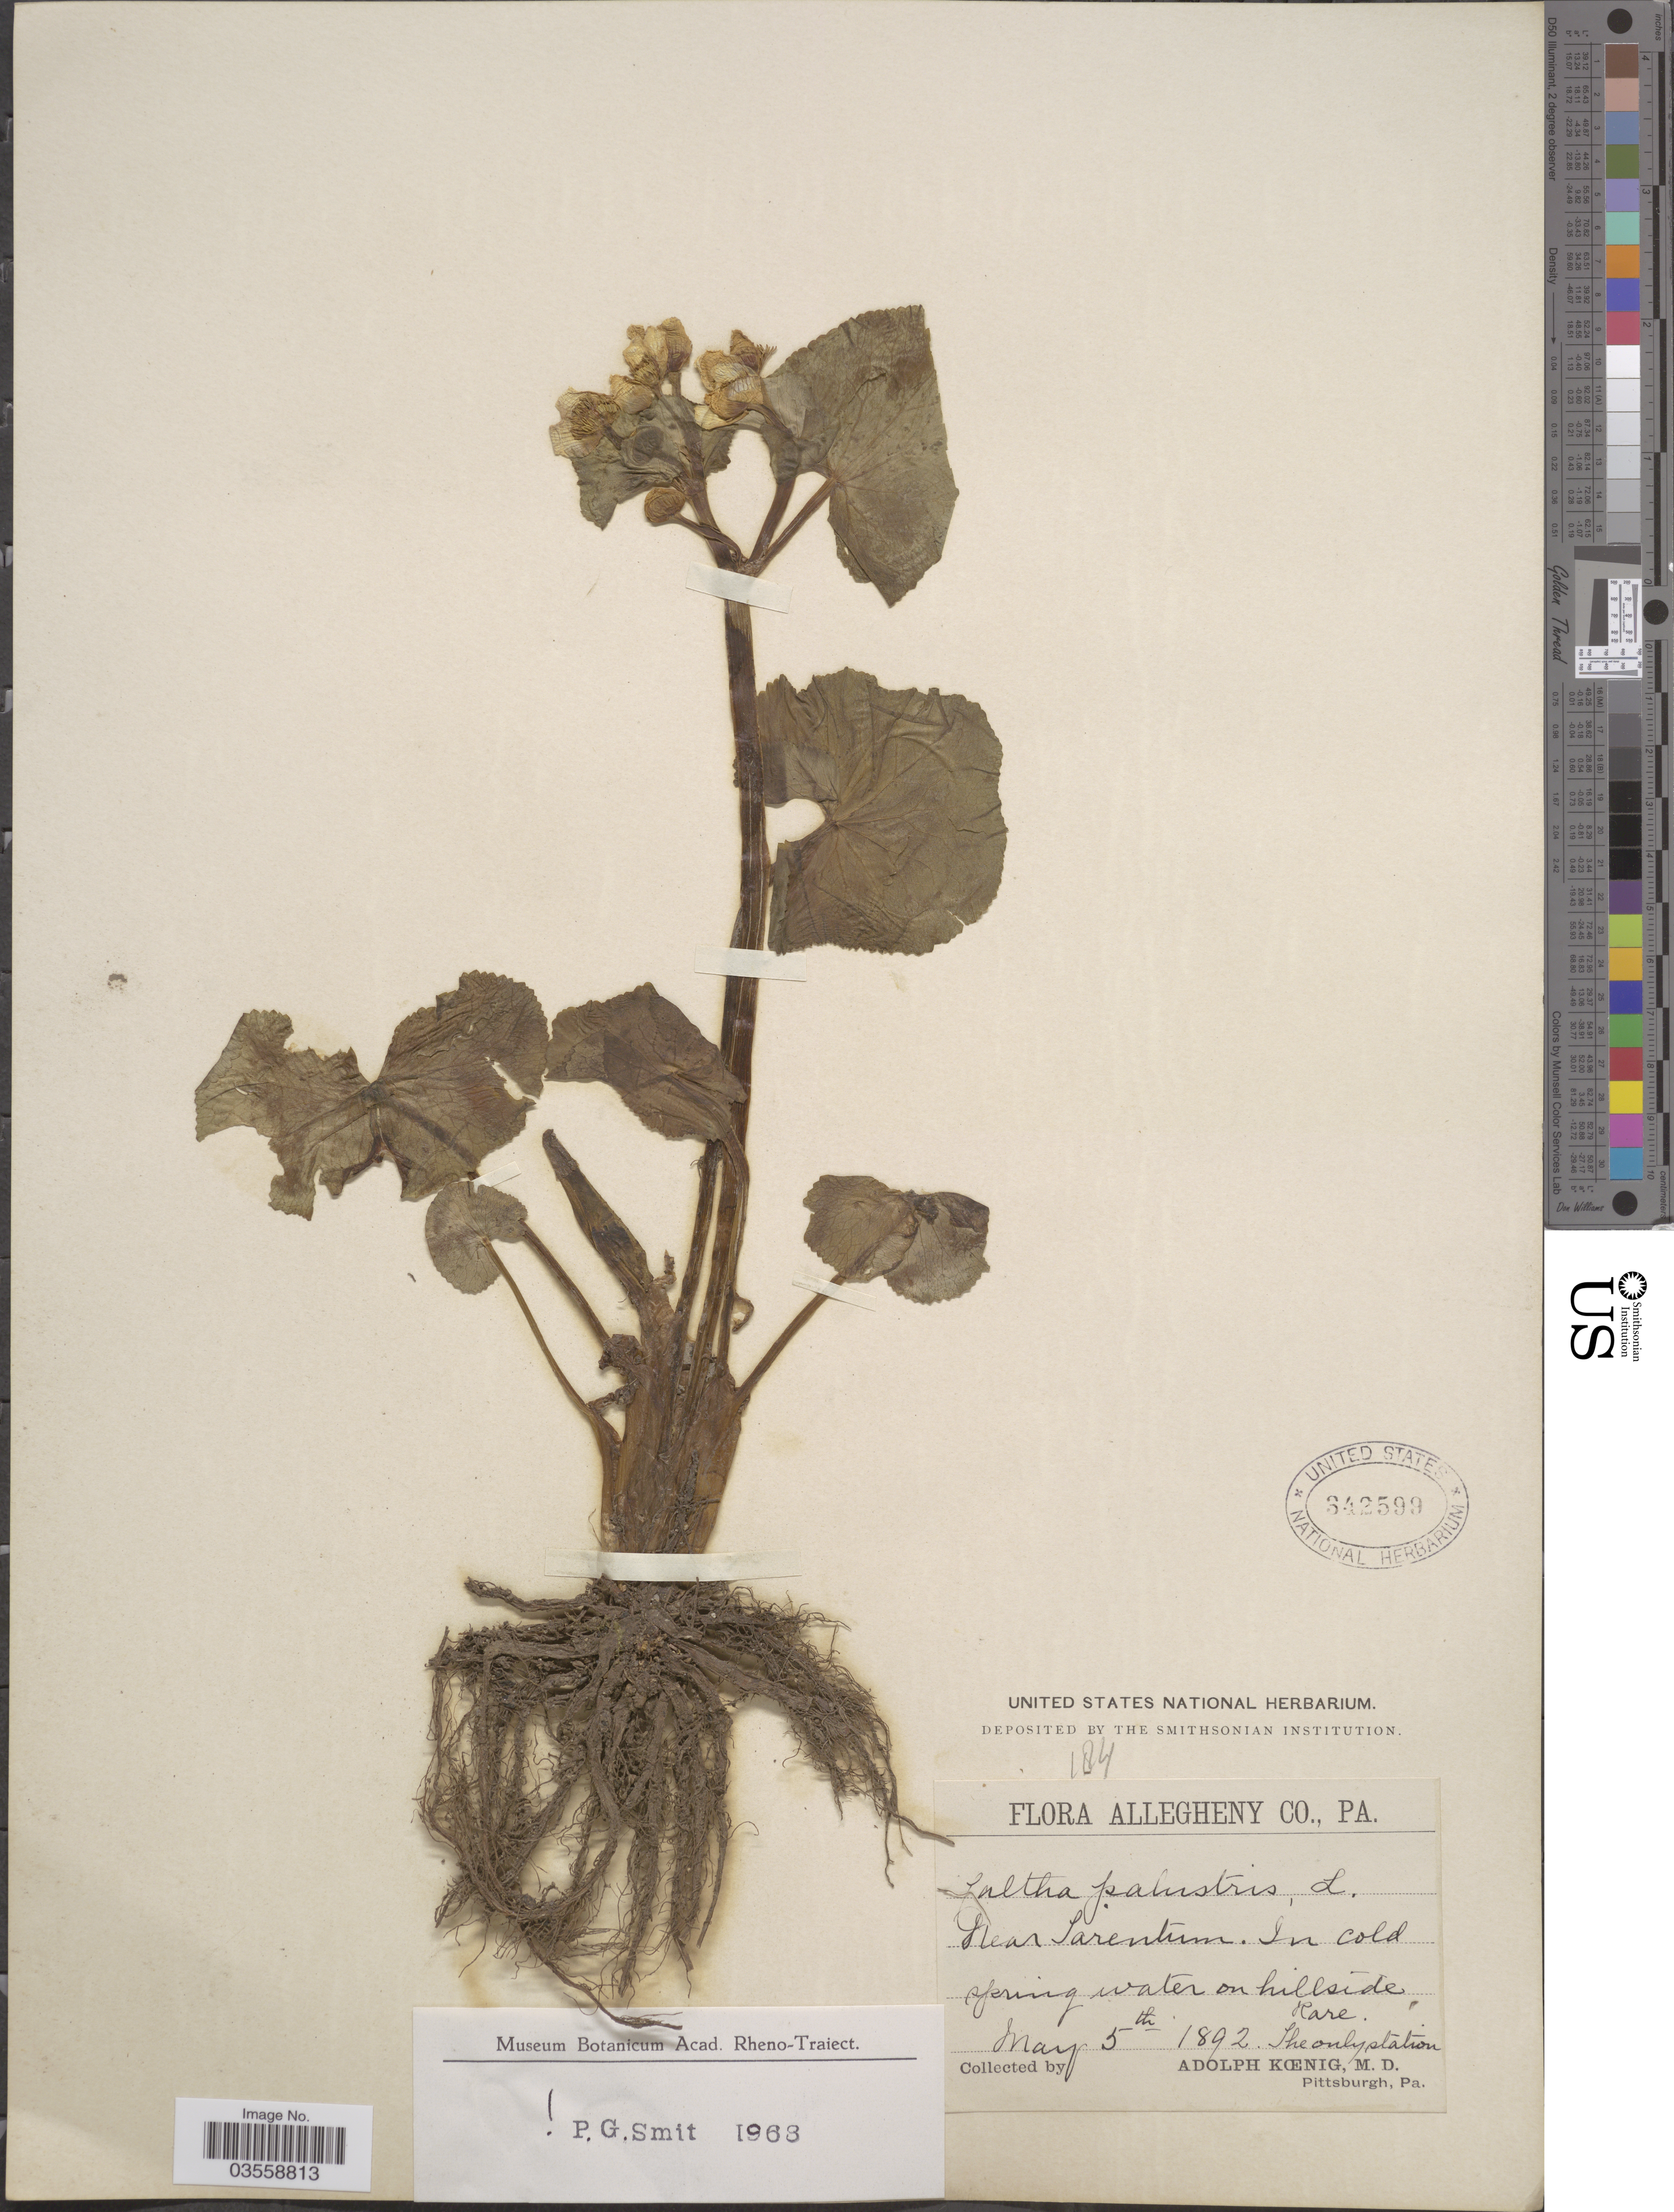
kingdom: Plantae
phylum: Tracheophyta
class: Magnoliopsida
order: Ranunculales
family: Ranunculaceae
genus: Caltha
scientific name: Caltha palustris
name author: L.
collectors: A. Koenig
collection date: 1892-05-05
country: United States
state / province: Pennsylvania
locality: Allegheny Co. Near Sarentum. In cold spring water on hillside.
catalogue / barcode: US 342599